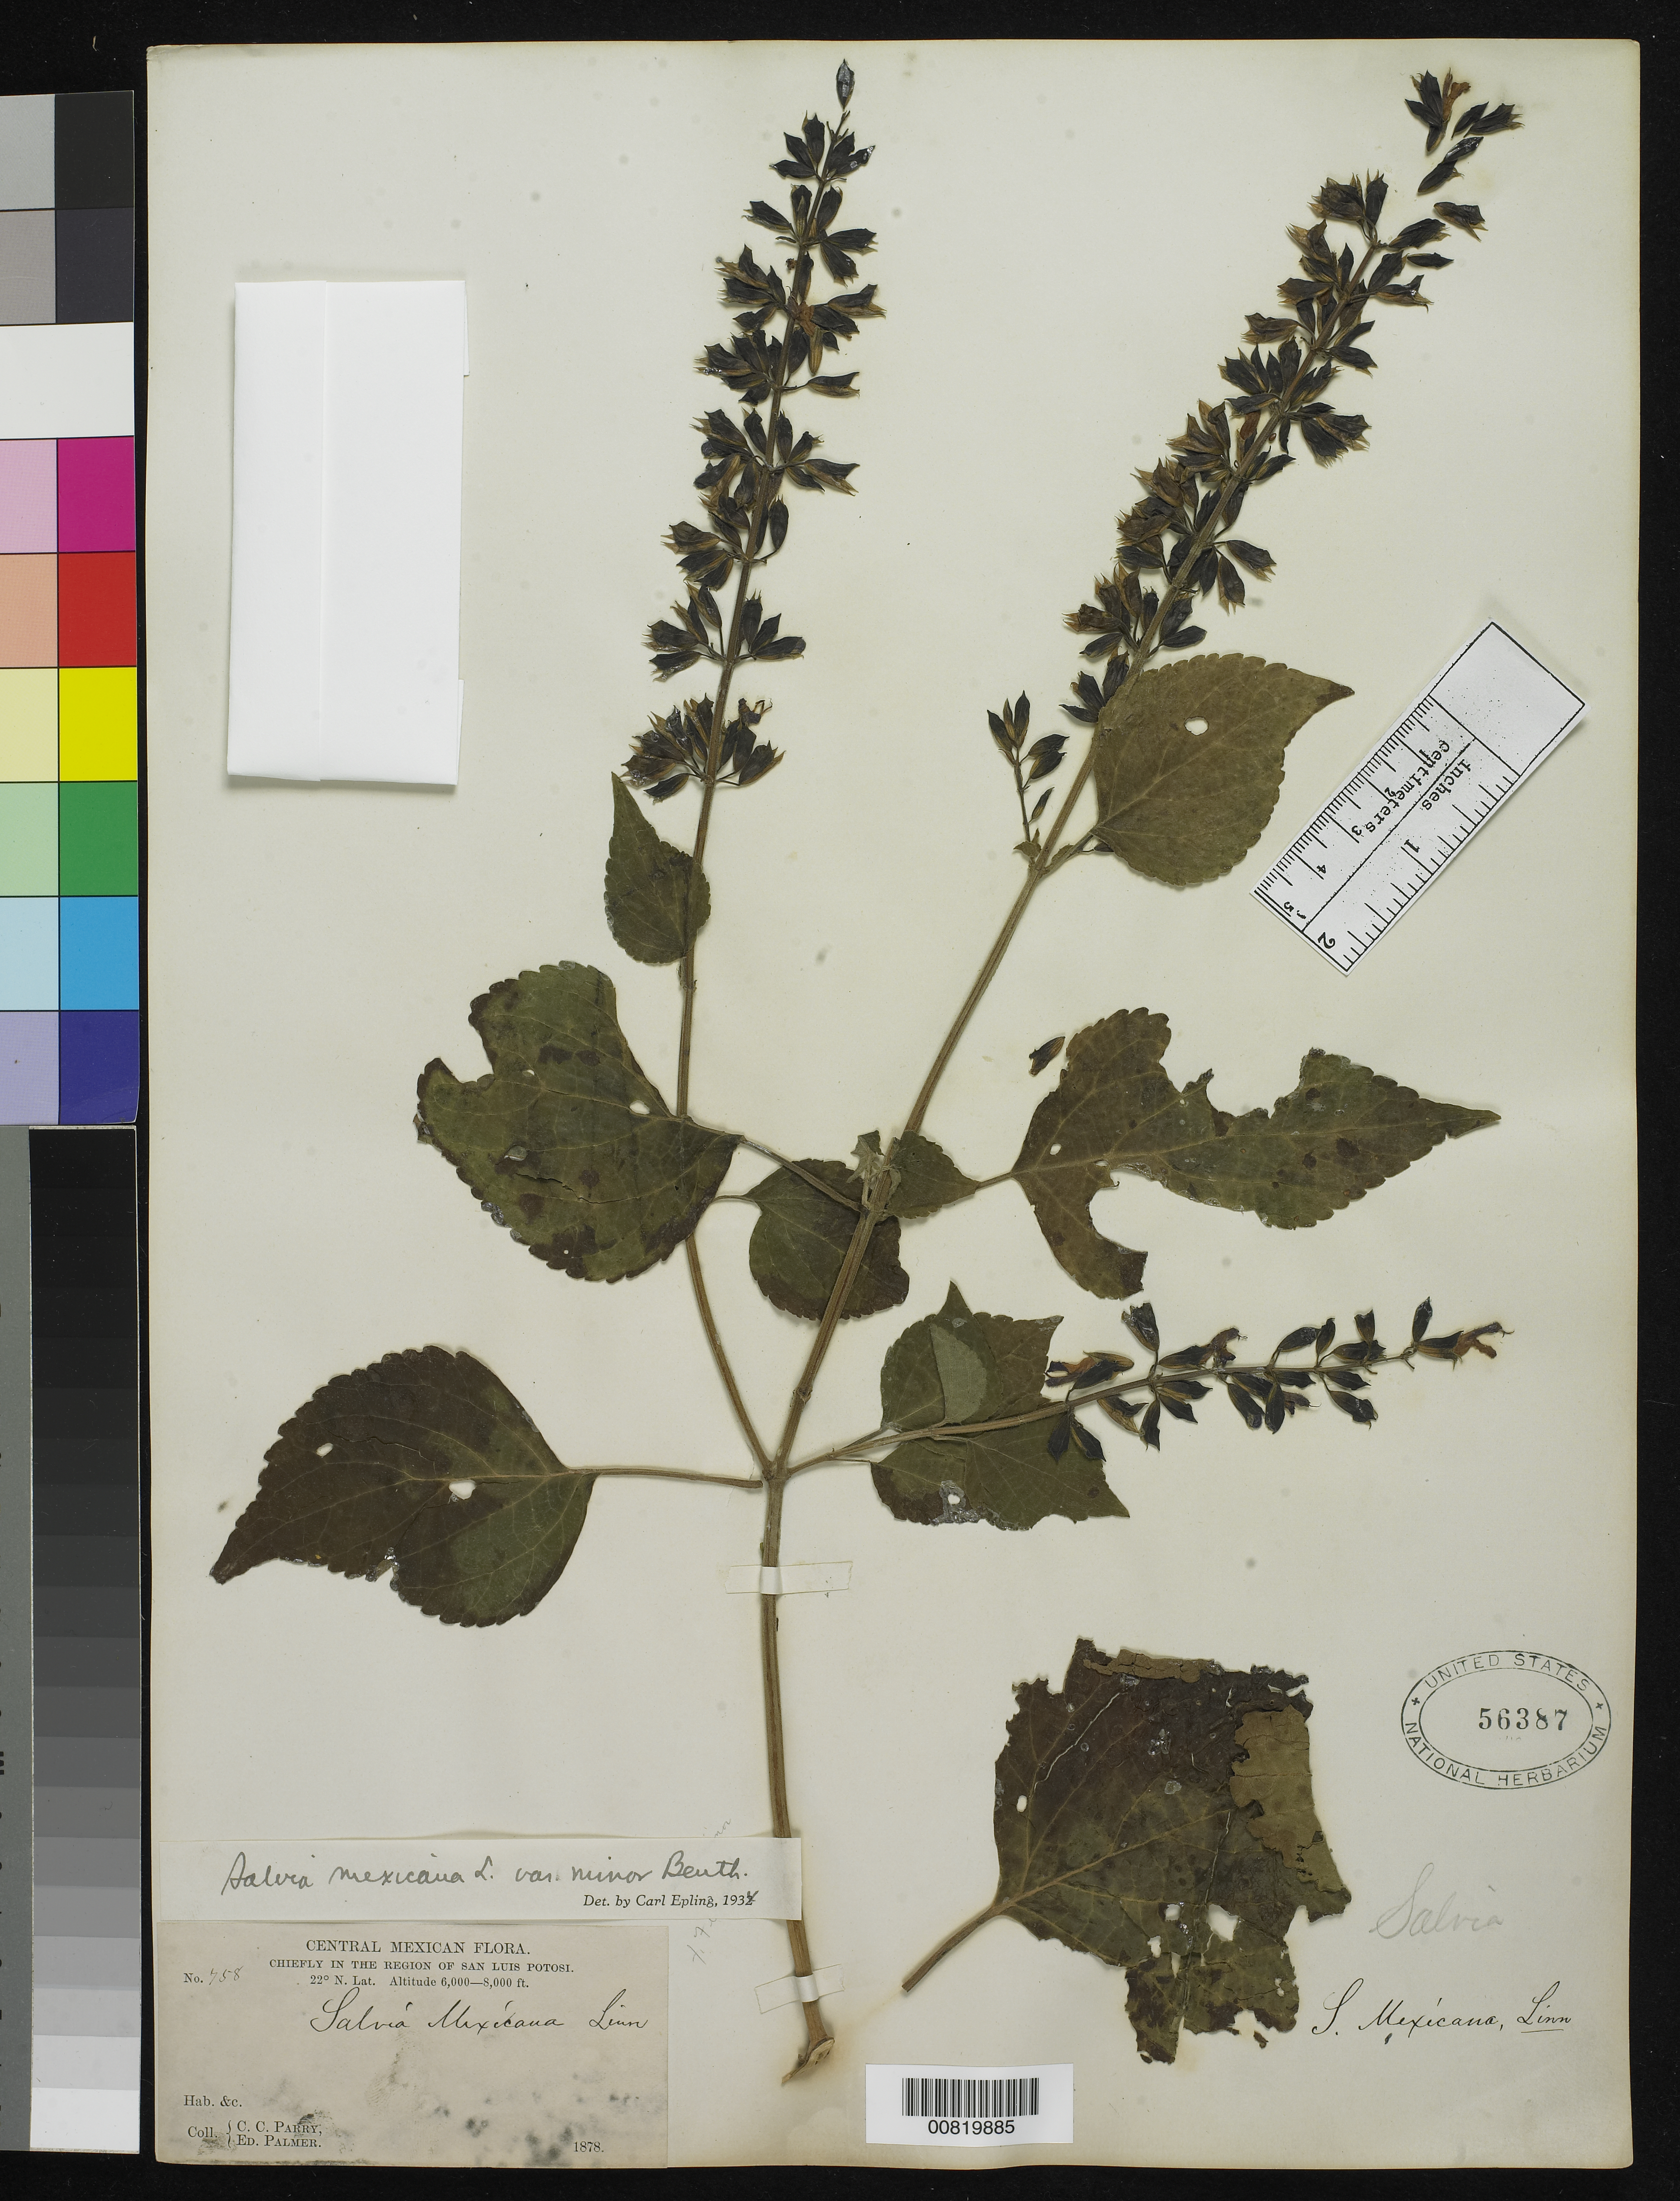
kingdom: Plantae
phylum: Tracheophyta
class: Magnoliopsida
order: Lamiales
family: Lamiaceae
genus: Salvia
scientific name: Salvia mexicana var. minor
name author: L.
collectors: C. C. Parry & E. Palmer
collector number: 758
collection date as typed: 1878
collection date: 1878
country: Mexico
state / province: San Luis Potosí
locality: Chiefly in the region of San Luis Potosí.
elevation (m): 1829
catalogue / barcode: US 56387